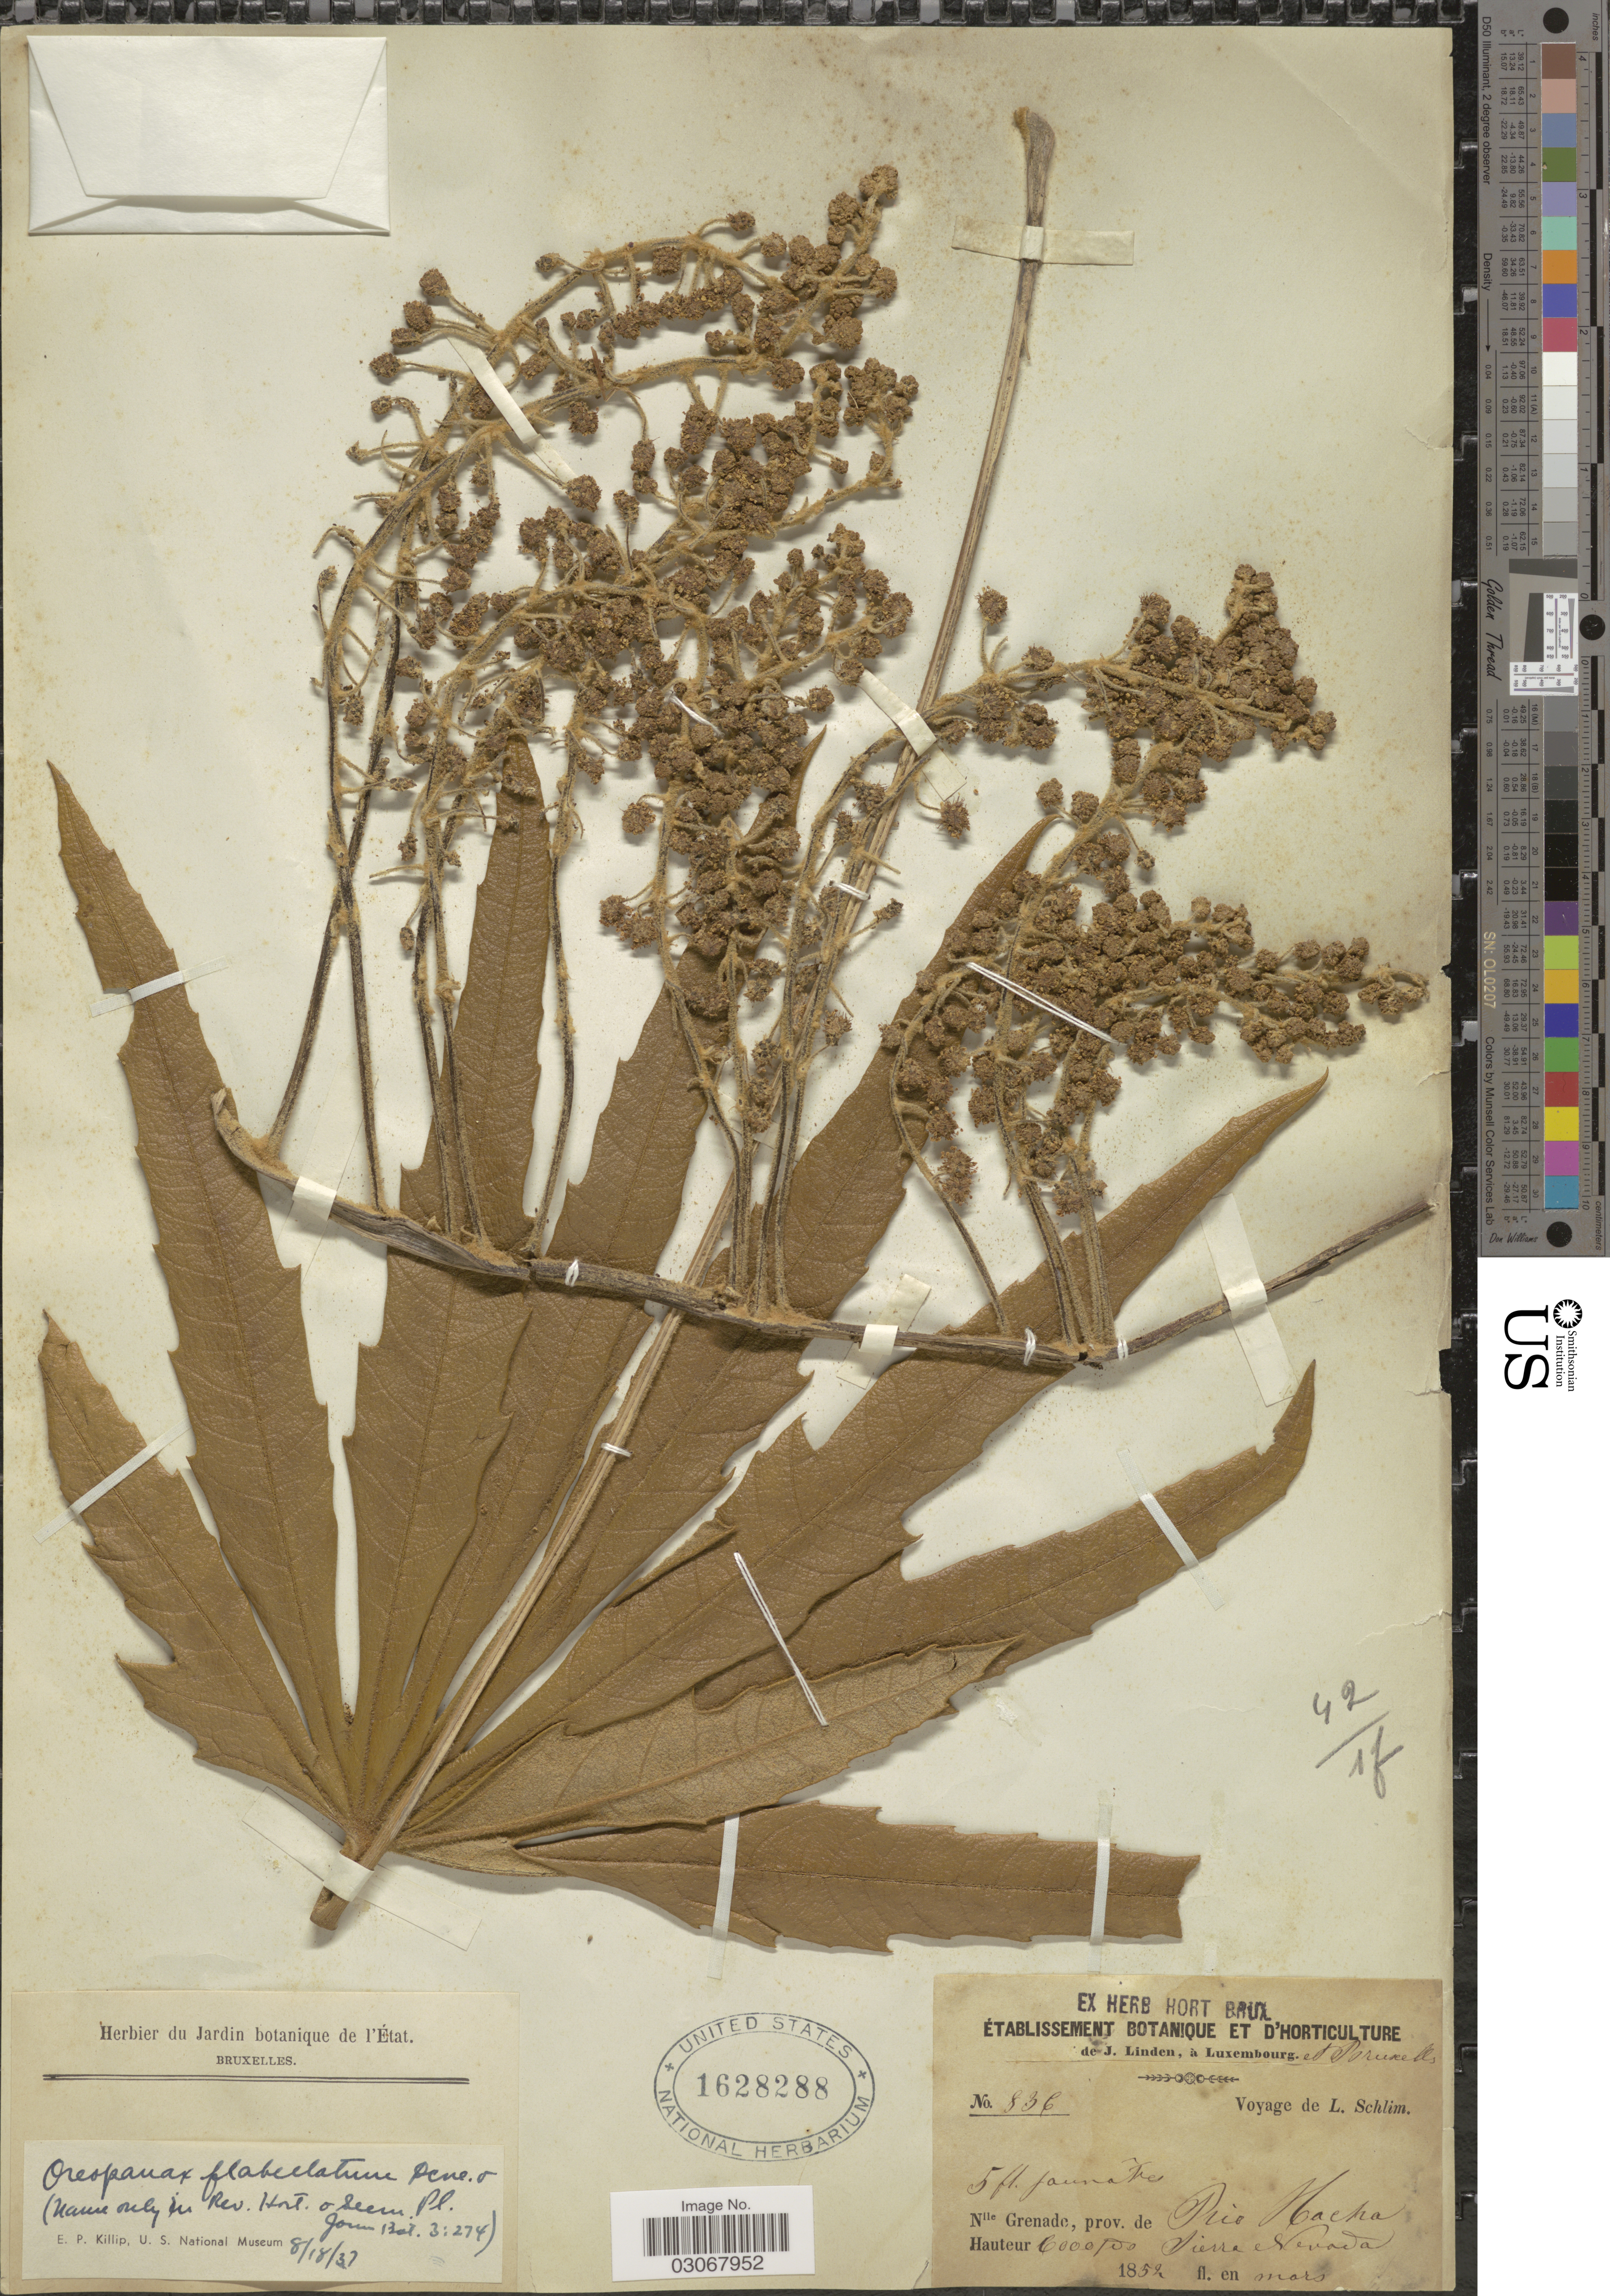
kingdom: Plantae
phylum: Tracheophyta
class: Magnoliopsida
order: Apiales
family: Araliaceae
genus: Oreopanax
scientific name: Oreopanax flabellatus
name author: Decne. & Planch.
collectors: L. Schlim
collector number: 836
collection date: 1852-03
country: Colombia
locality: Nlle Grenade, prov. de Rio Hacha. Sierra Nevada.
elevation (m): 1829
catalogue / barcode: US 1628288